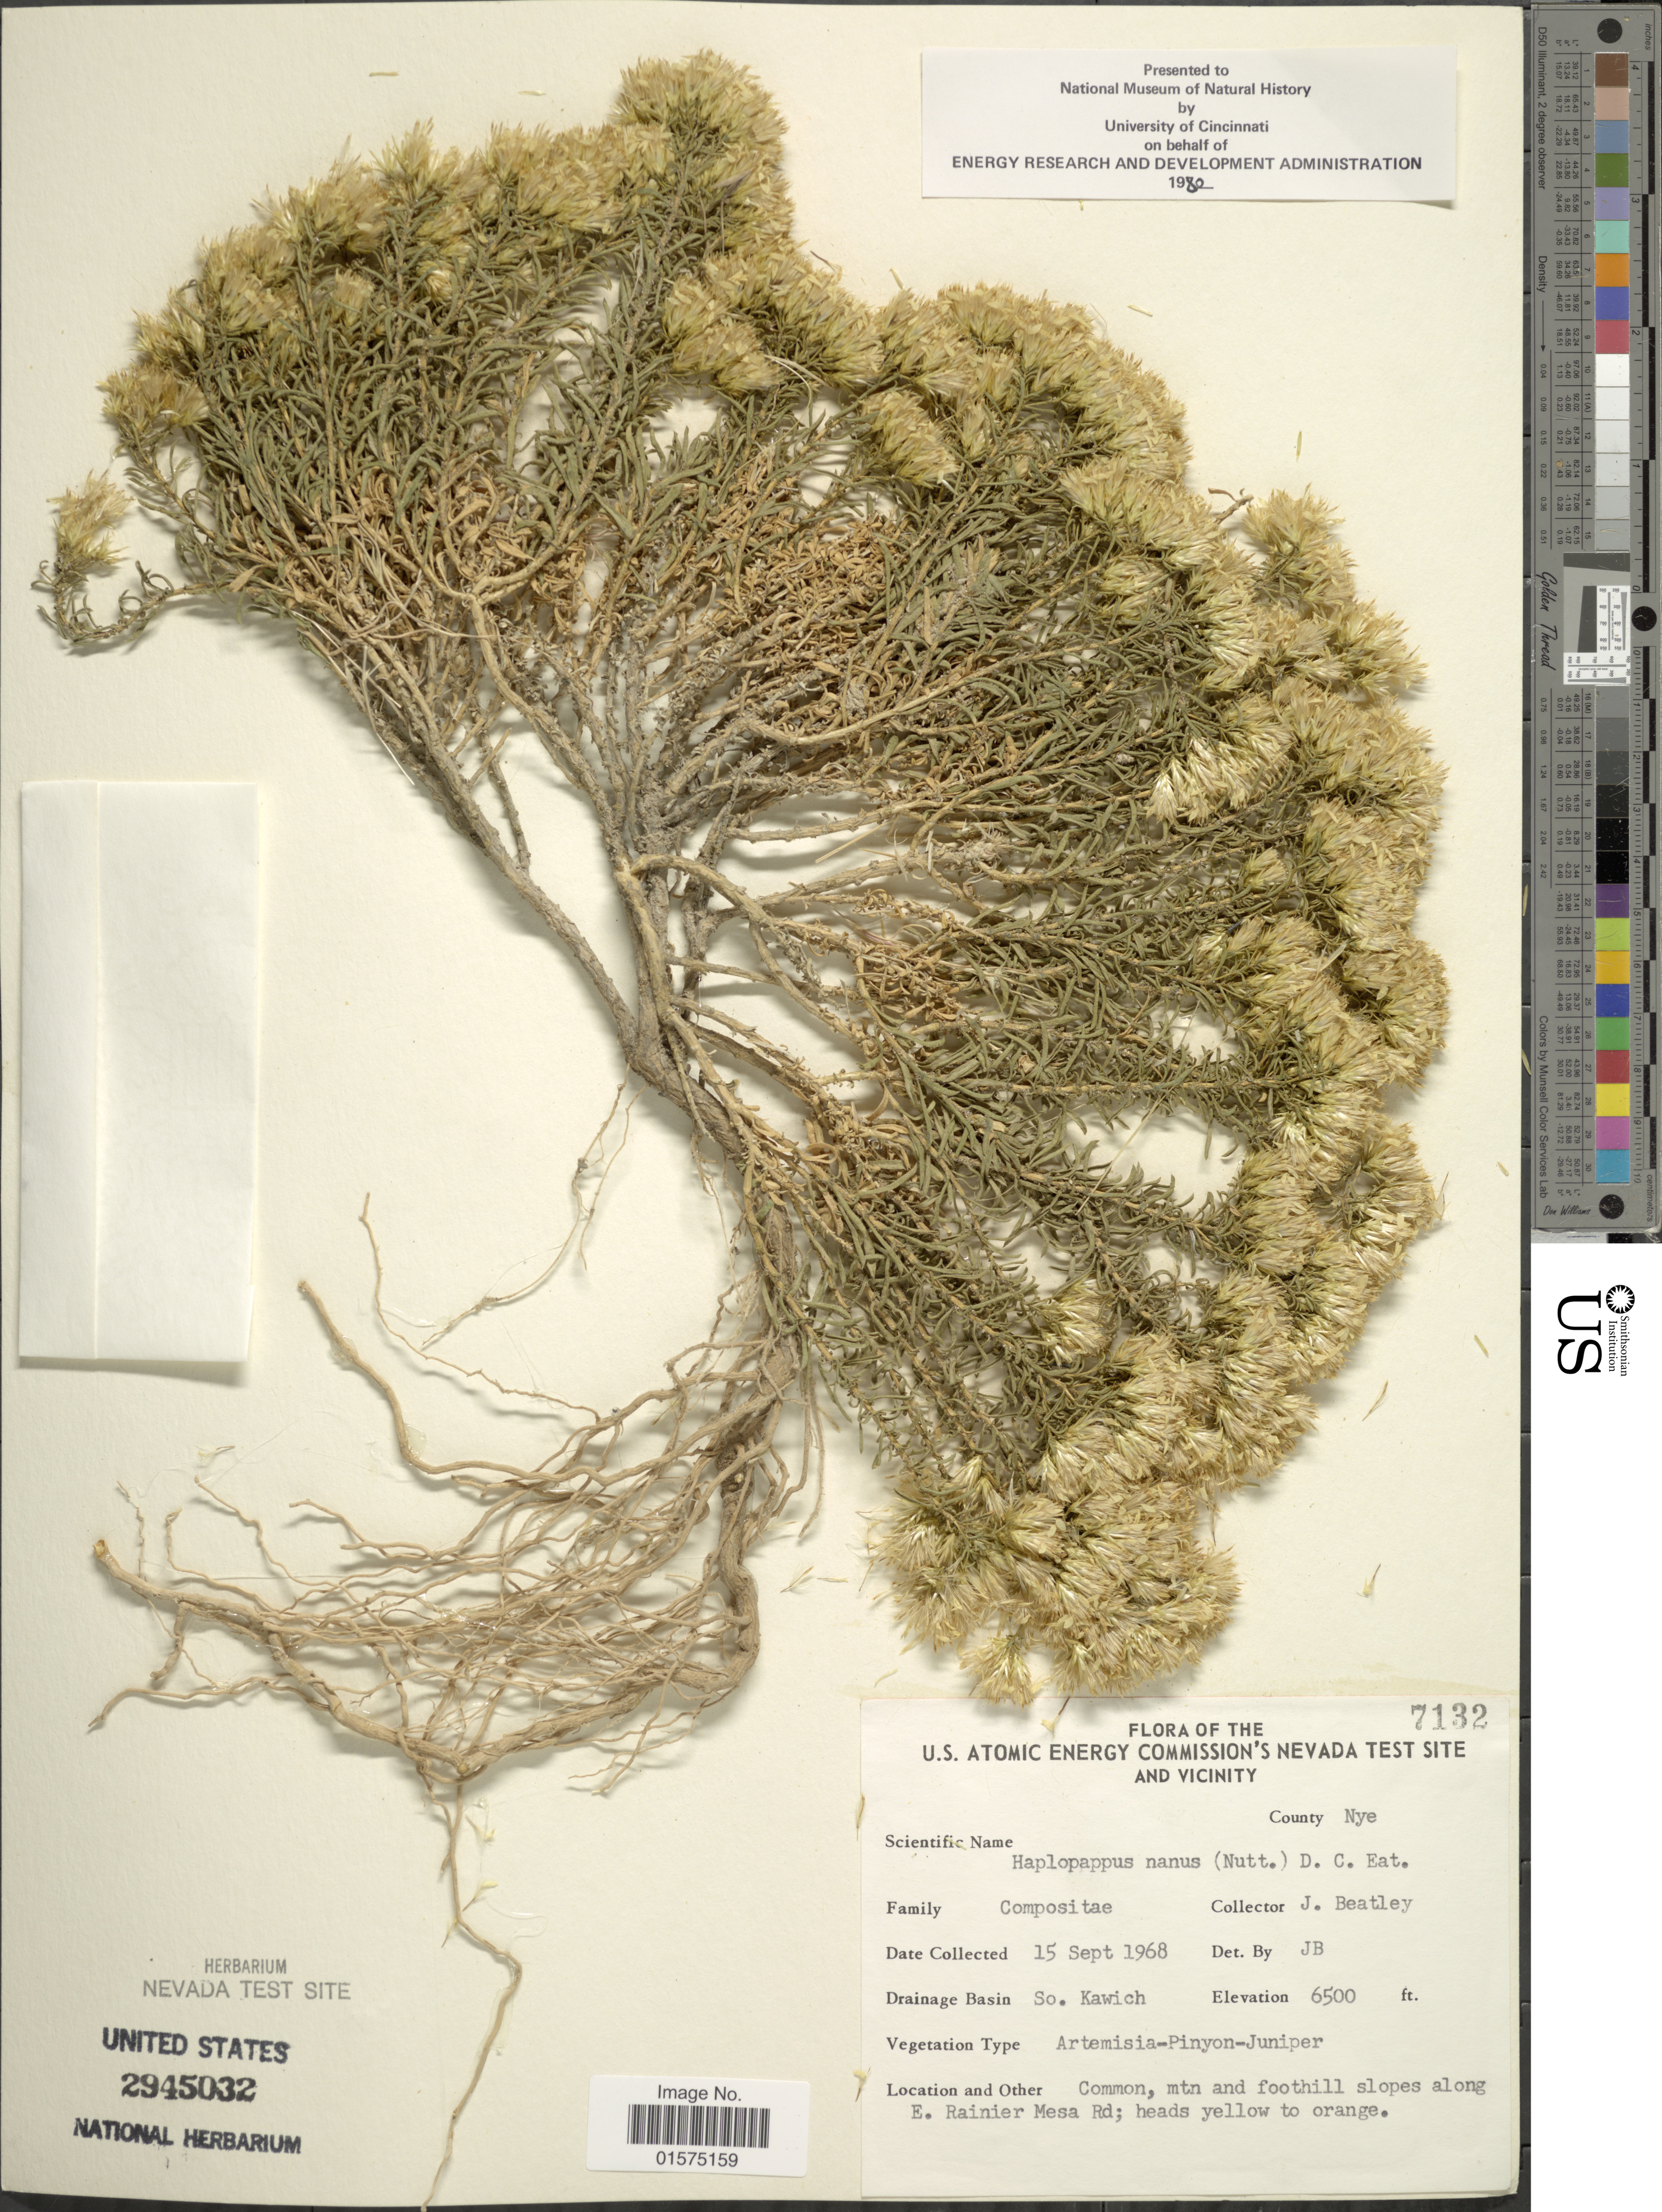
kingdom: Plantae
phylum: Tracheophyta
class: Magnoliopsida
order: Asterales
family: Asteraceae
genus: Ericameria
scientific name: Ericameria nana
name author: Nutt.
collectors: J. C. Beatley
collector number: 7132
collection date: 1968-09-15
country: United States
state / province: Nevada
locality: U.S. Atomic Energy Commission's Nevada Test Site and vicinity. County Nye. Drainage Basin So. Kawich. mtn and foothill slopes along E. Rainier Mesa Rd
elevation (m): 1981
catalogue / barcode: US 2945032